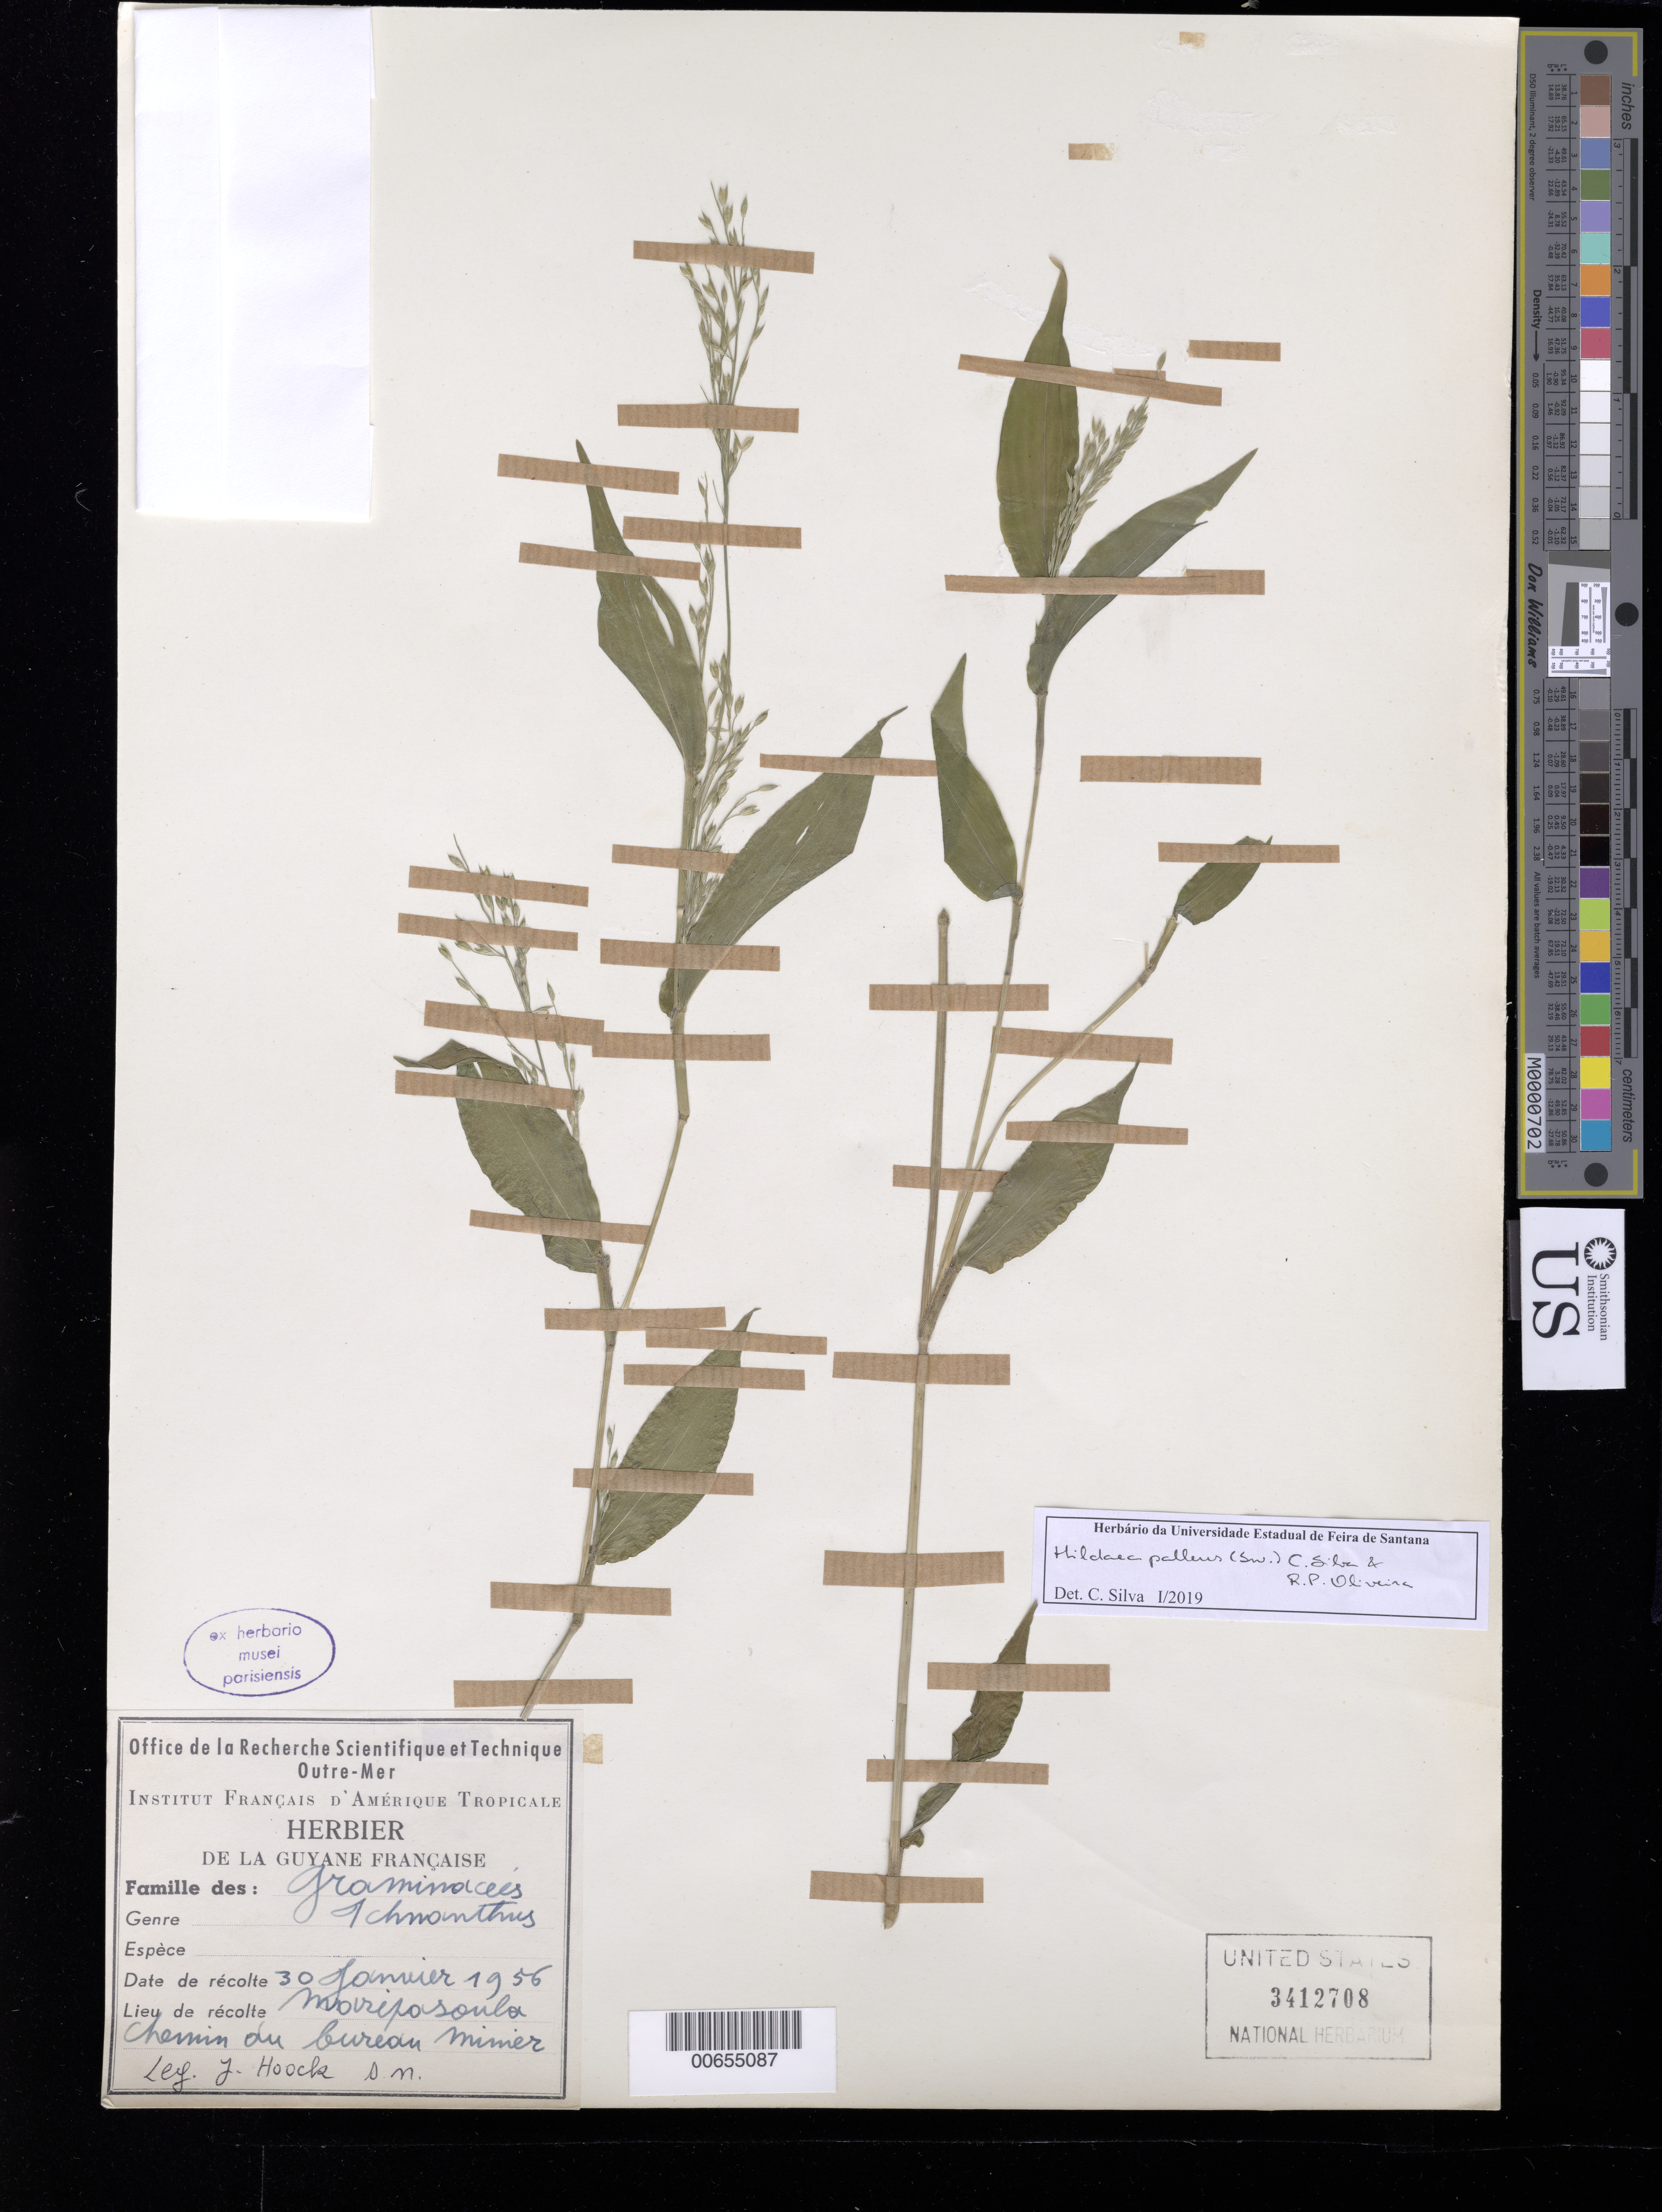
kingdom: Plantae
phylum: Tracheophyta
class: Liliopsida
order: Poales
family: Poaceae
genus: Hildaea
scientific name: Hildaea pallens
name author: (Sw.) C. Silva & R.P. Oliveira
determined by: Silva, C.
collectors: J. Hoock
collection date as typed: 30-Jan-56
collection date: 1956-01-30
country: French Guiana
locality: Maripasoula, chemin du bureau Minier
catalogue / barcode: US 3412708